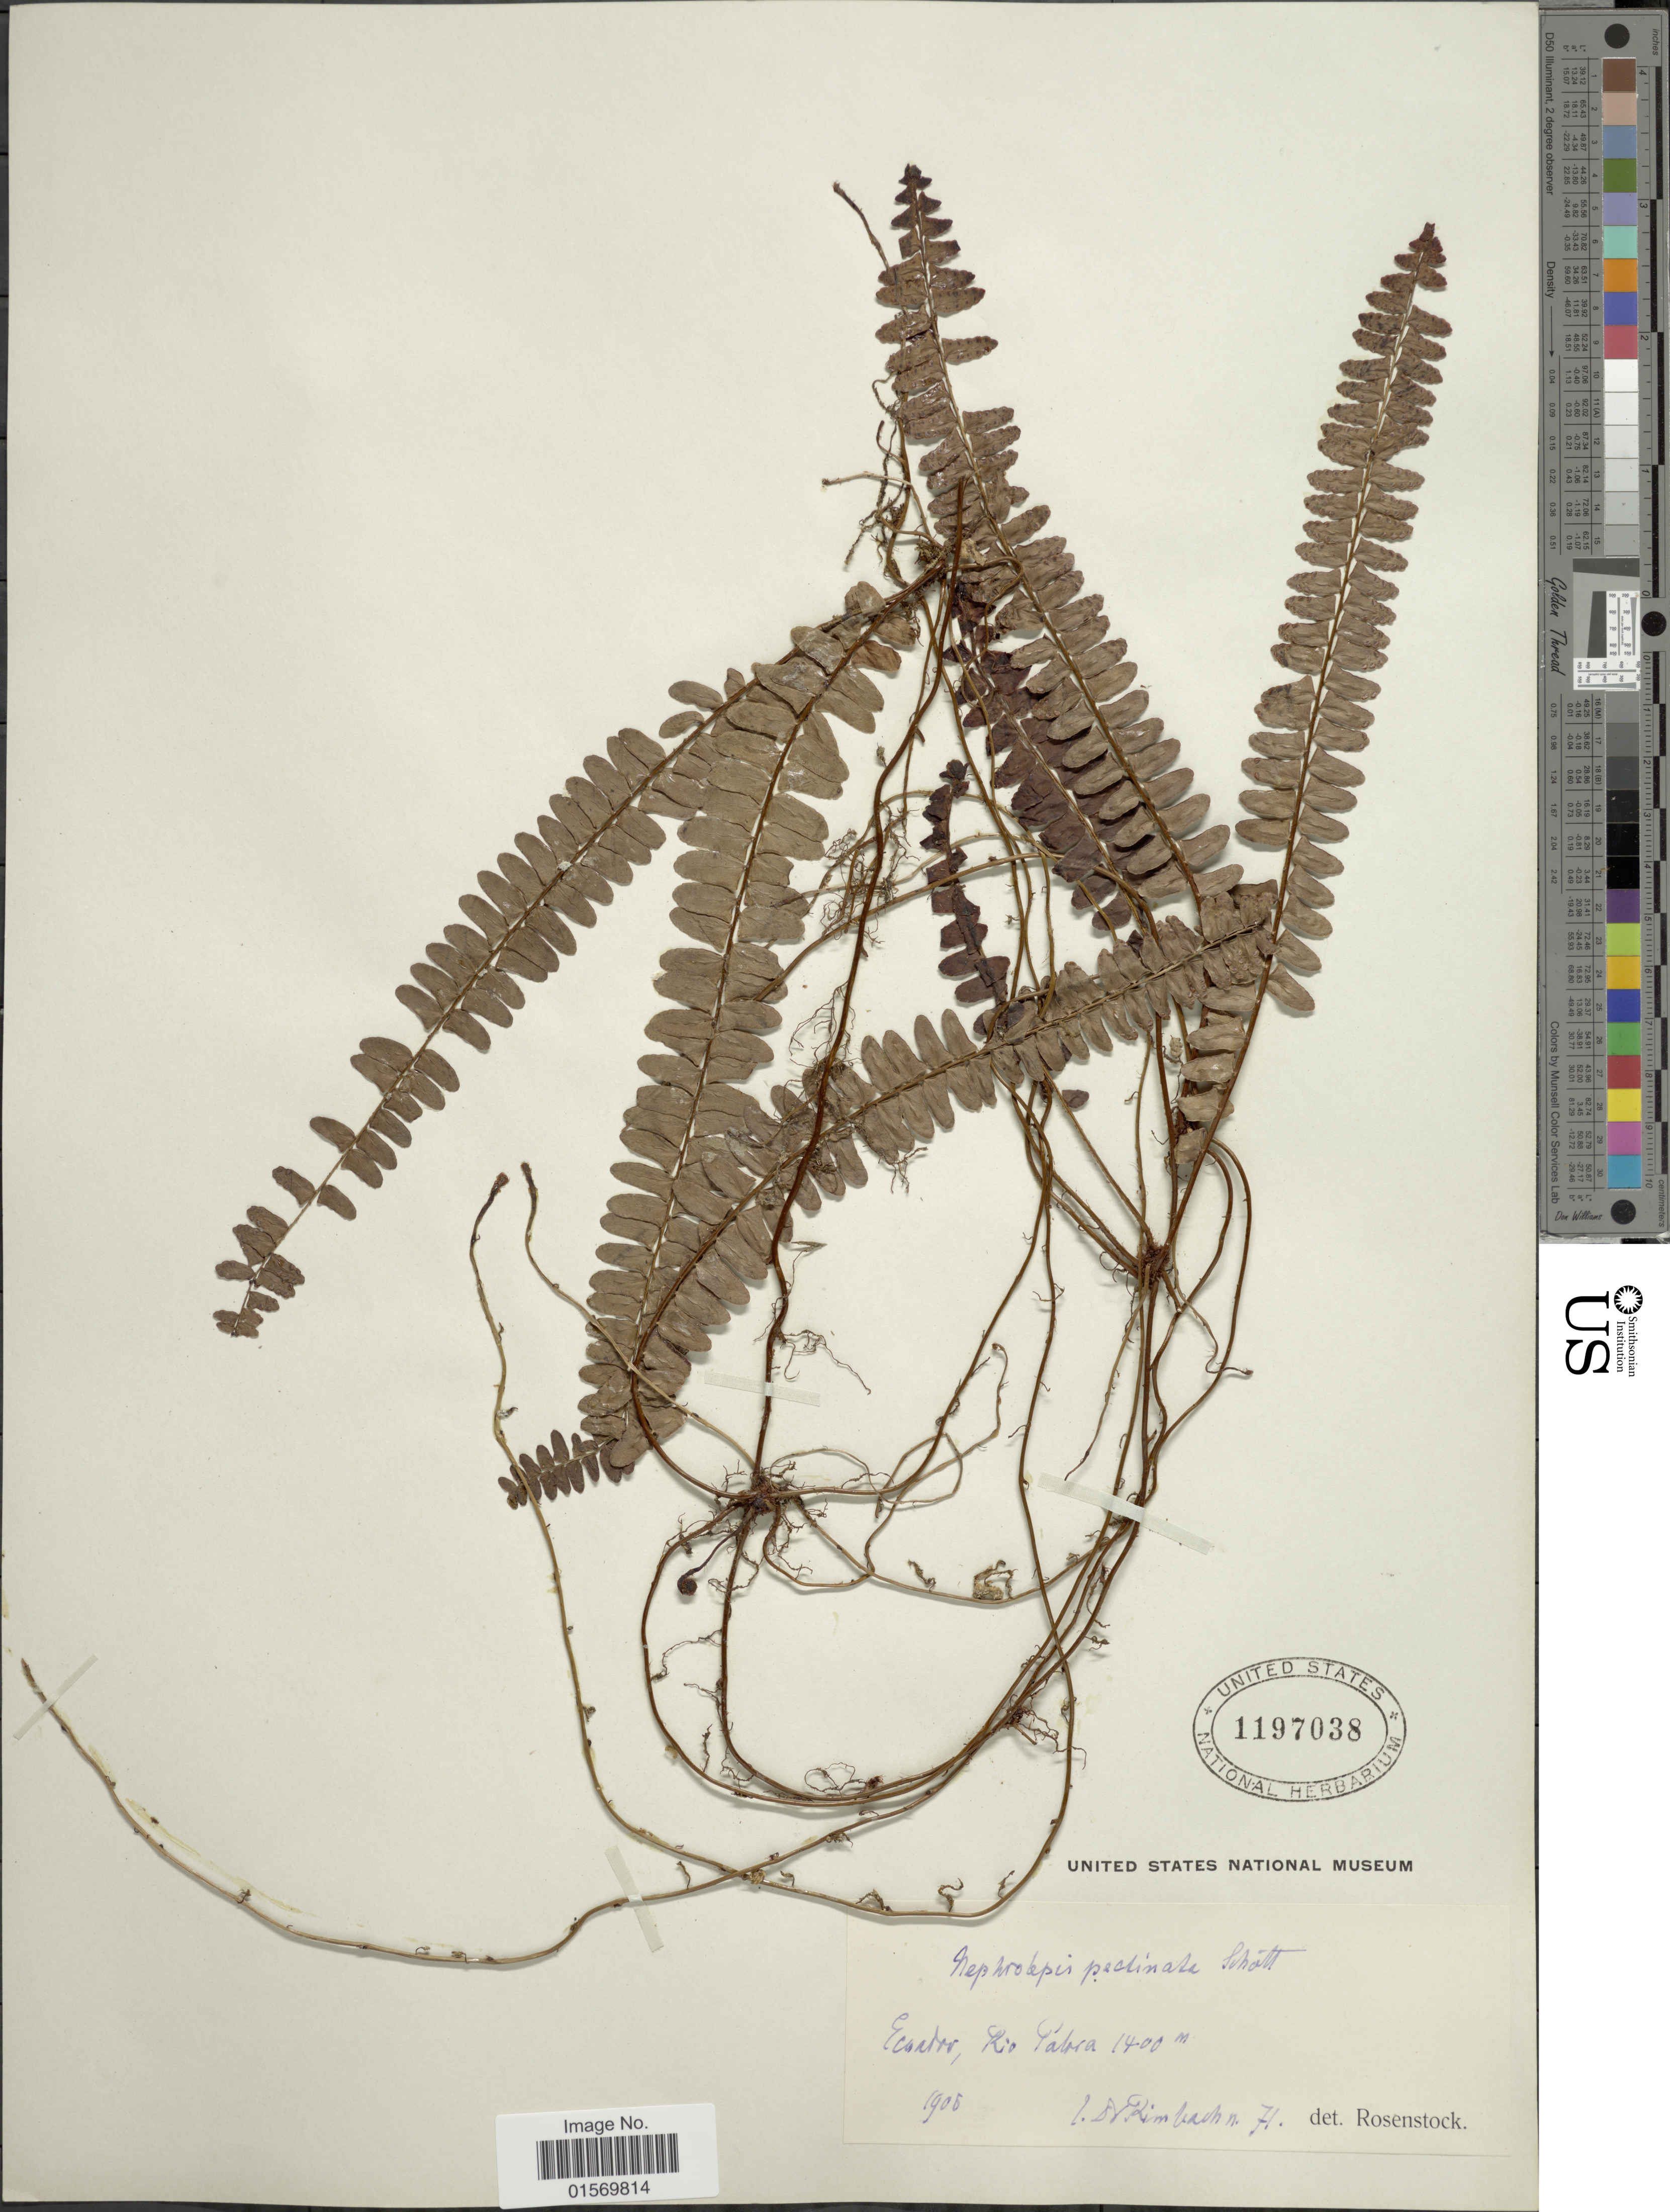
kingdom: Plantae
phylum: Tracheophyta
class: Polypodiopsida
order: Polypodiales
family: Nephrolepidaceae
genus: Nephrolepis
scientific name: Nephrolepis pectinata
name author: (Willd.) Schott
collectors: Rimbach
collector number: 71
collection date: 1905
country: Ecuador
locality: Rio Palora.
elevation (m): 1400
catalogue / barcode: US 1197038